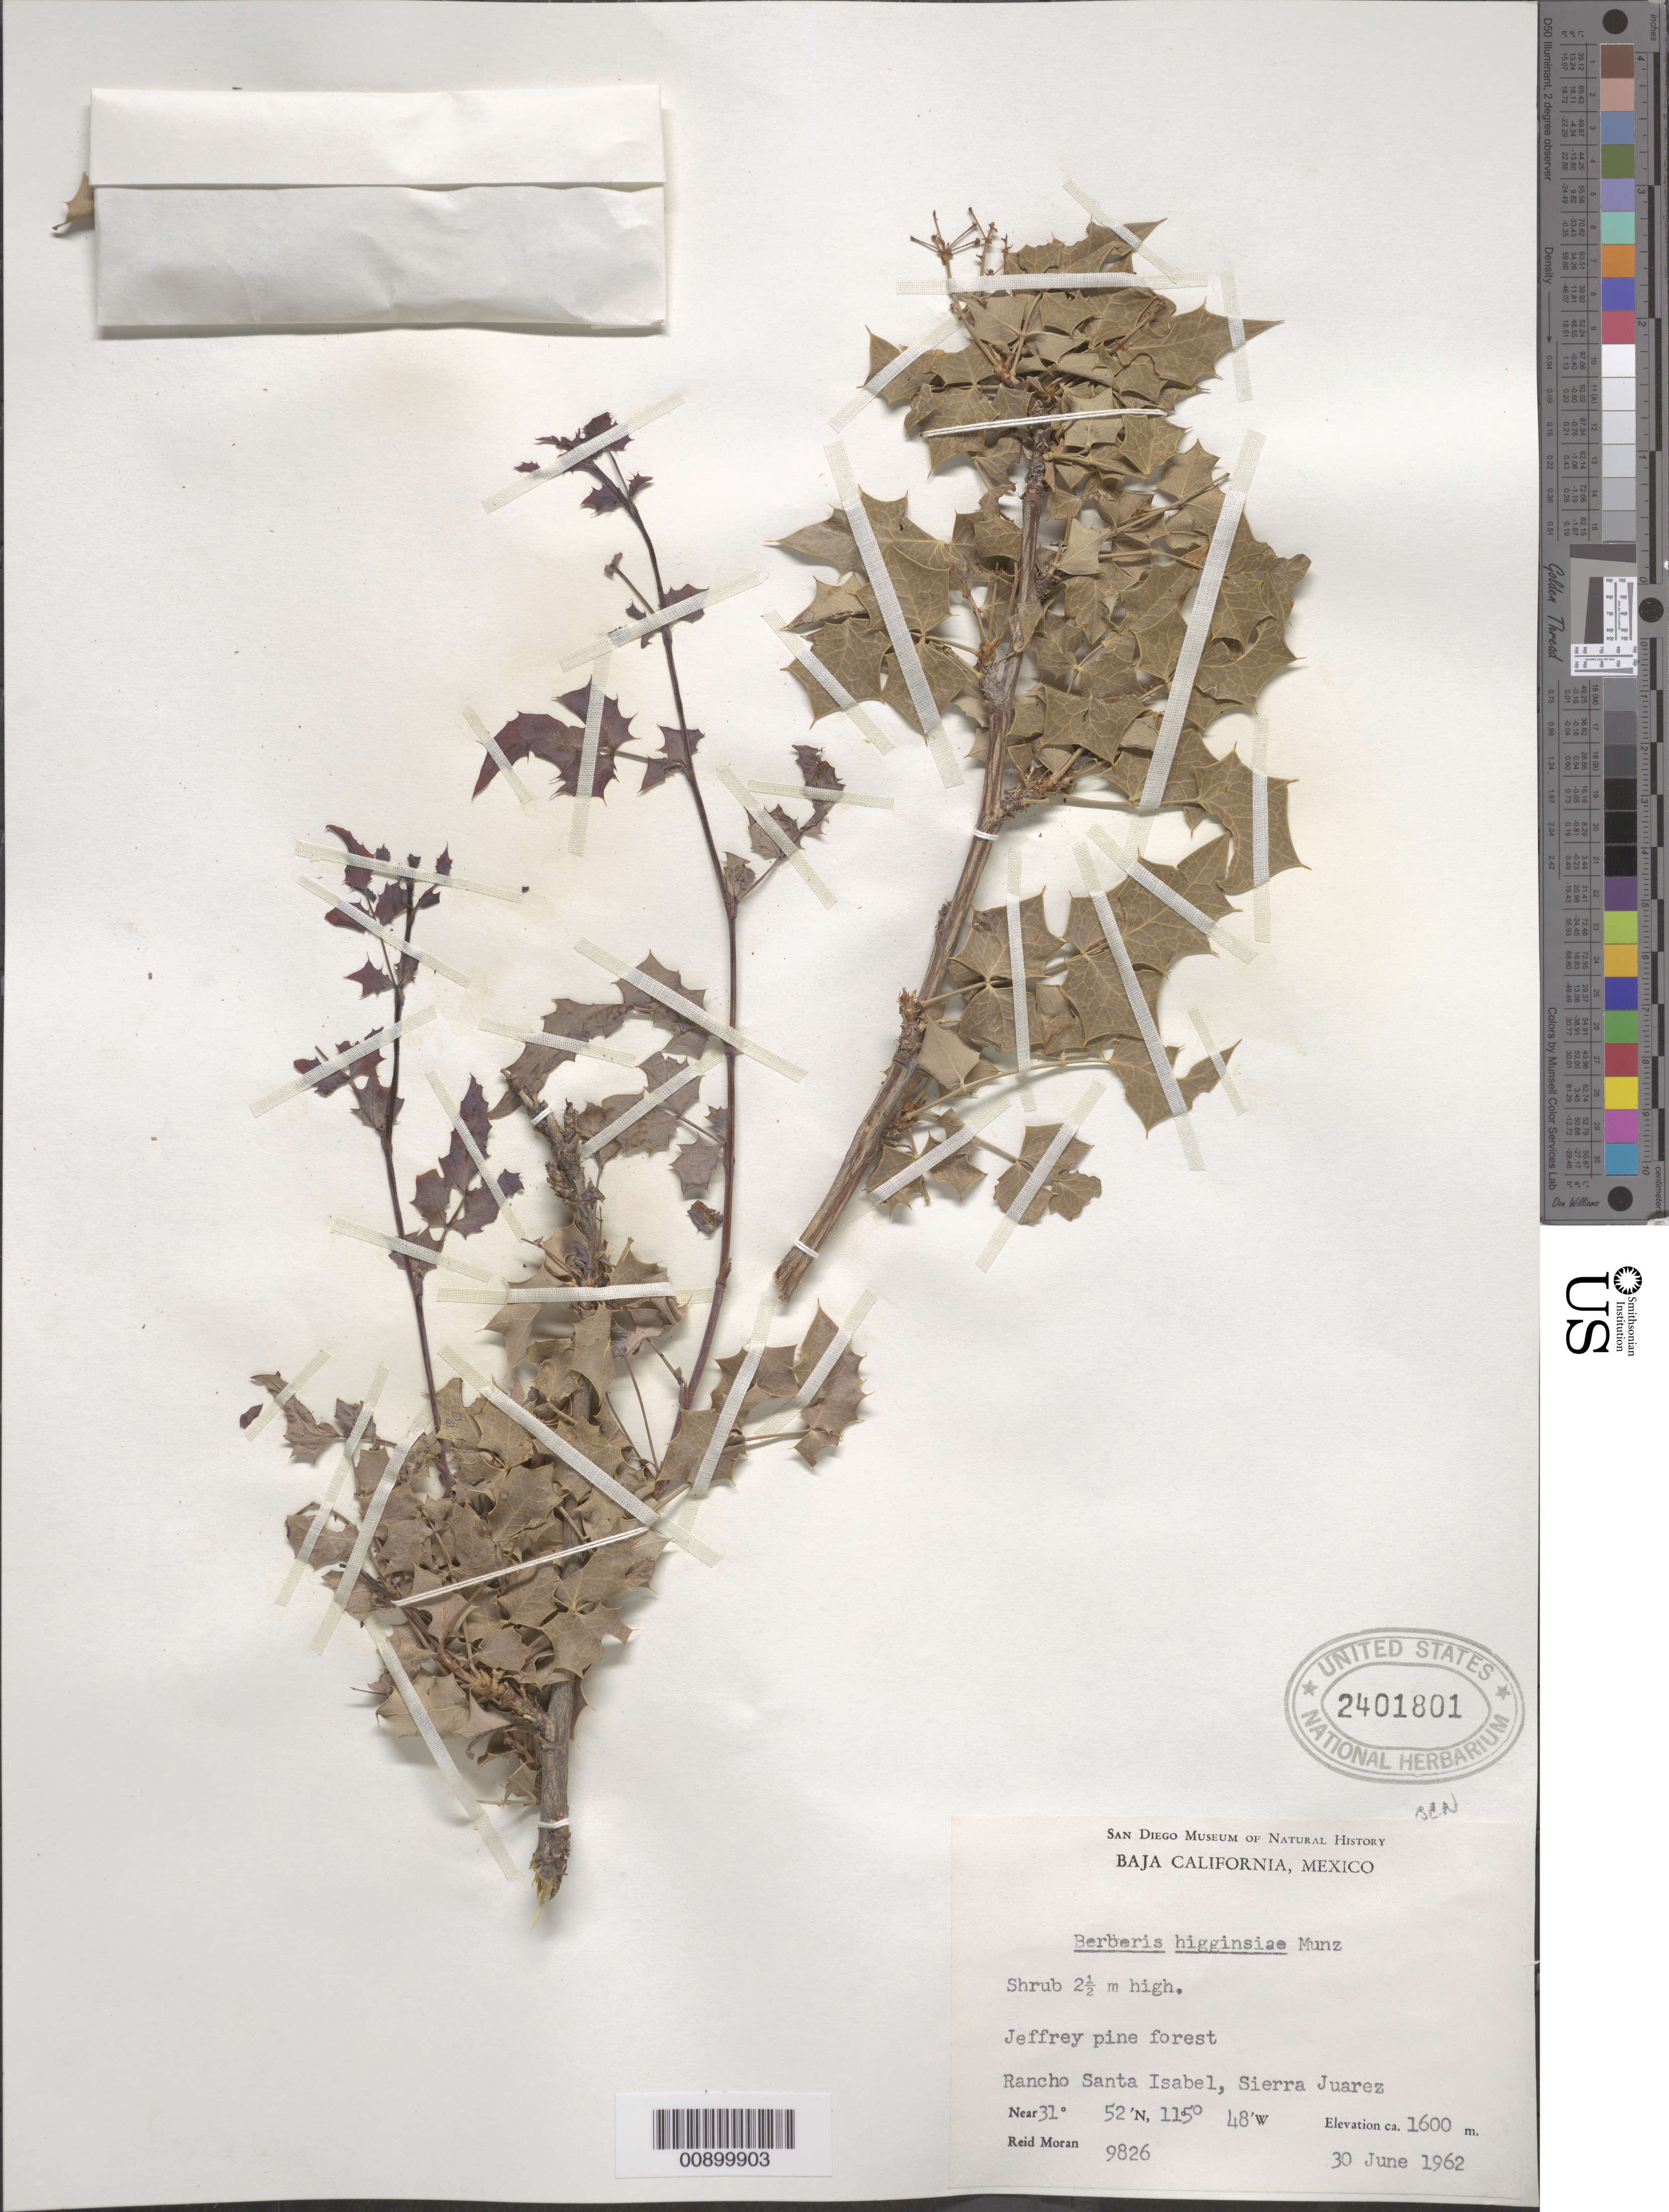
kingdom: Plantae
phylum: Tracheophyta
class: Magnoliopsida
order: Ranunculales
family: Berberidaceae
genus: Mahonia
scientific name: Mahonia higginsae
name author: (Munz) Ahrendt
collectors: R. V. Moran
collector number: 9826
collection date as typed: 30 Jun 1962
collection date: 1962-06-30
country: Mexico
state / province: Baja California Norte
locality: Rancho Santa Isabel, Sierra Juárez. Baja California.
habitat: Jeffrey pine forest.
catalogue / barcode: US 2401801